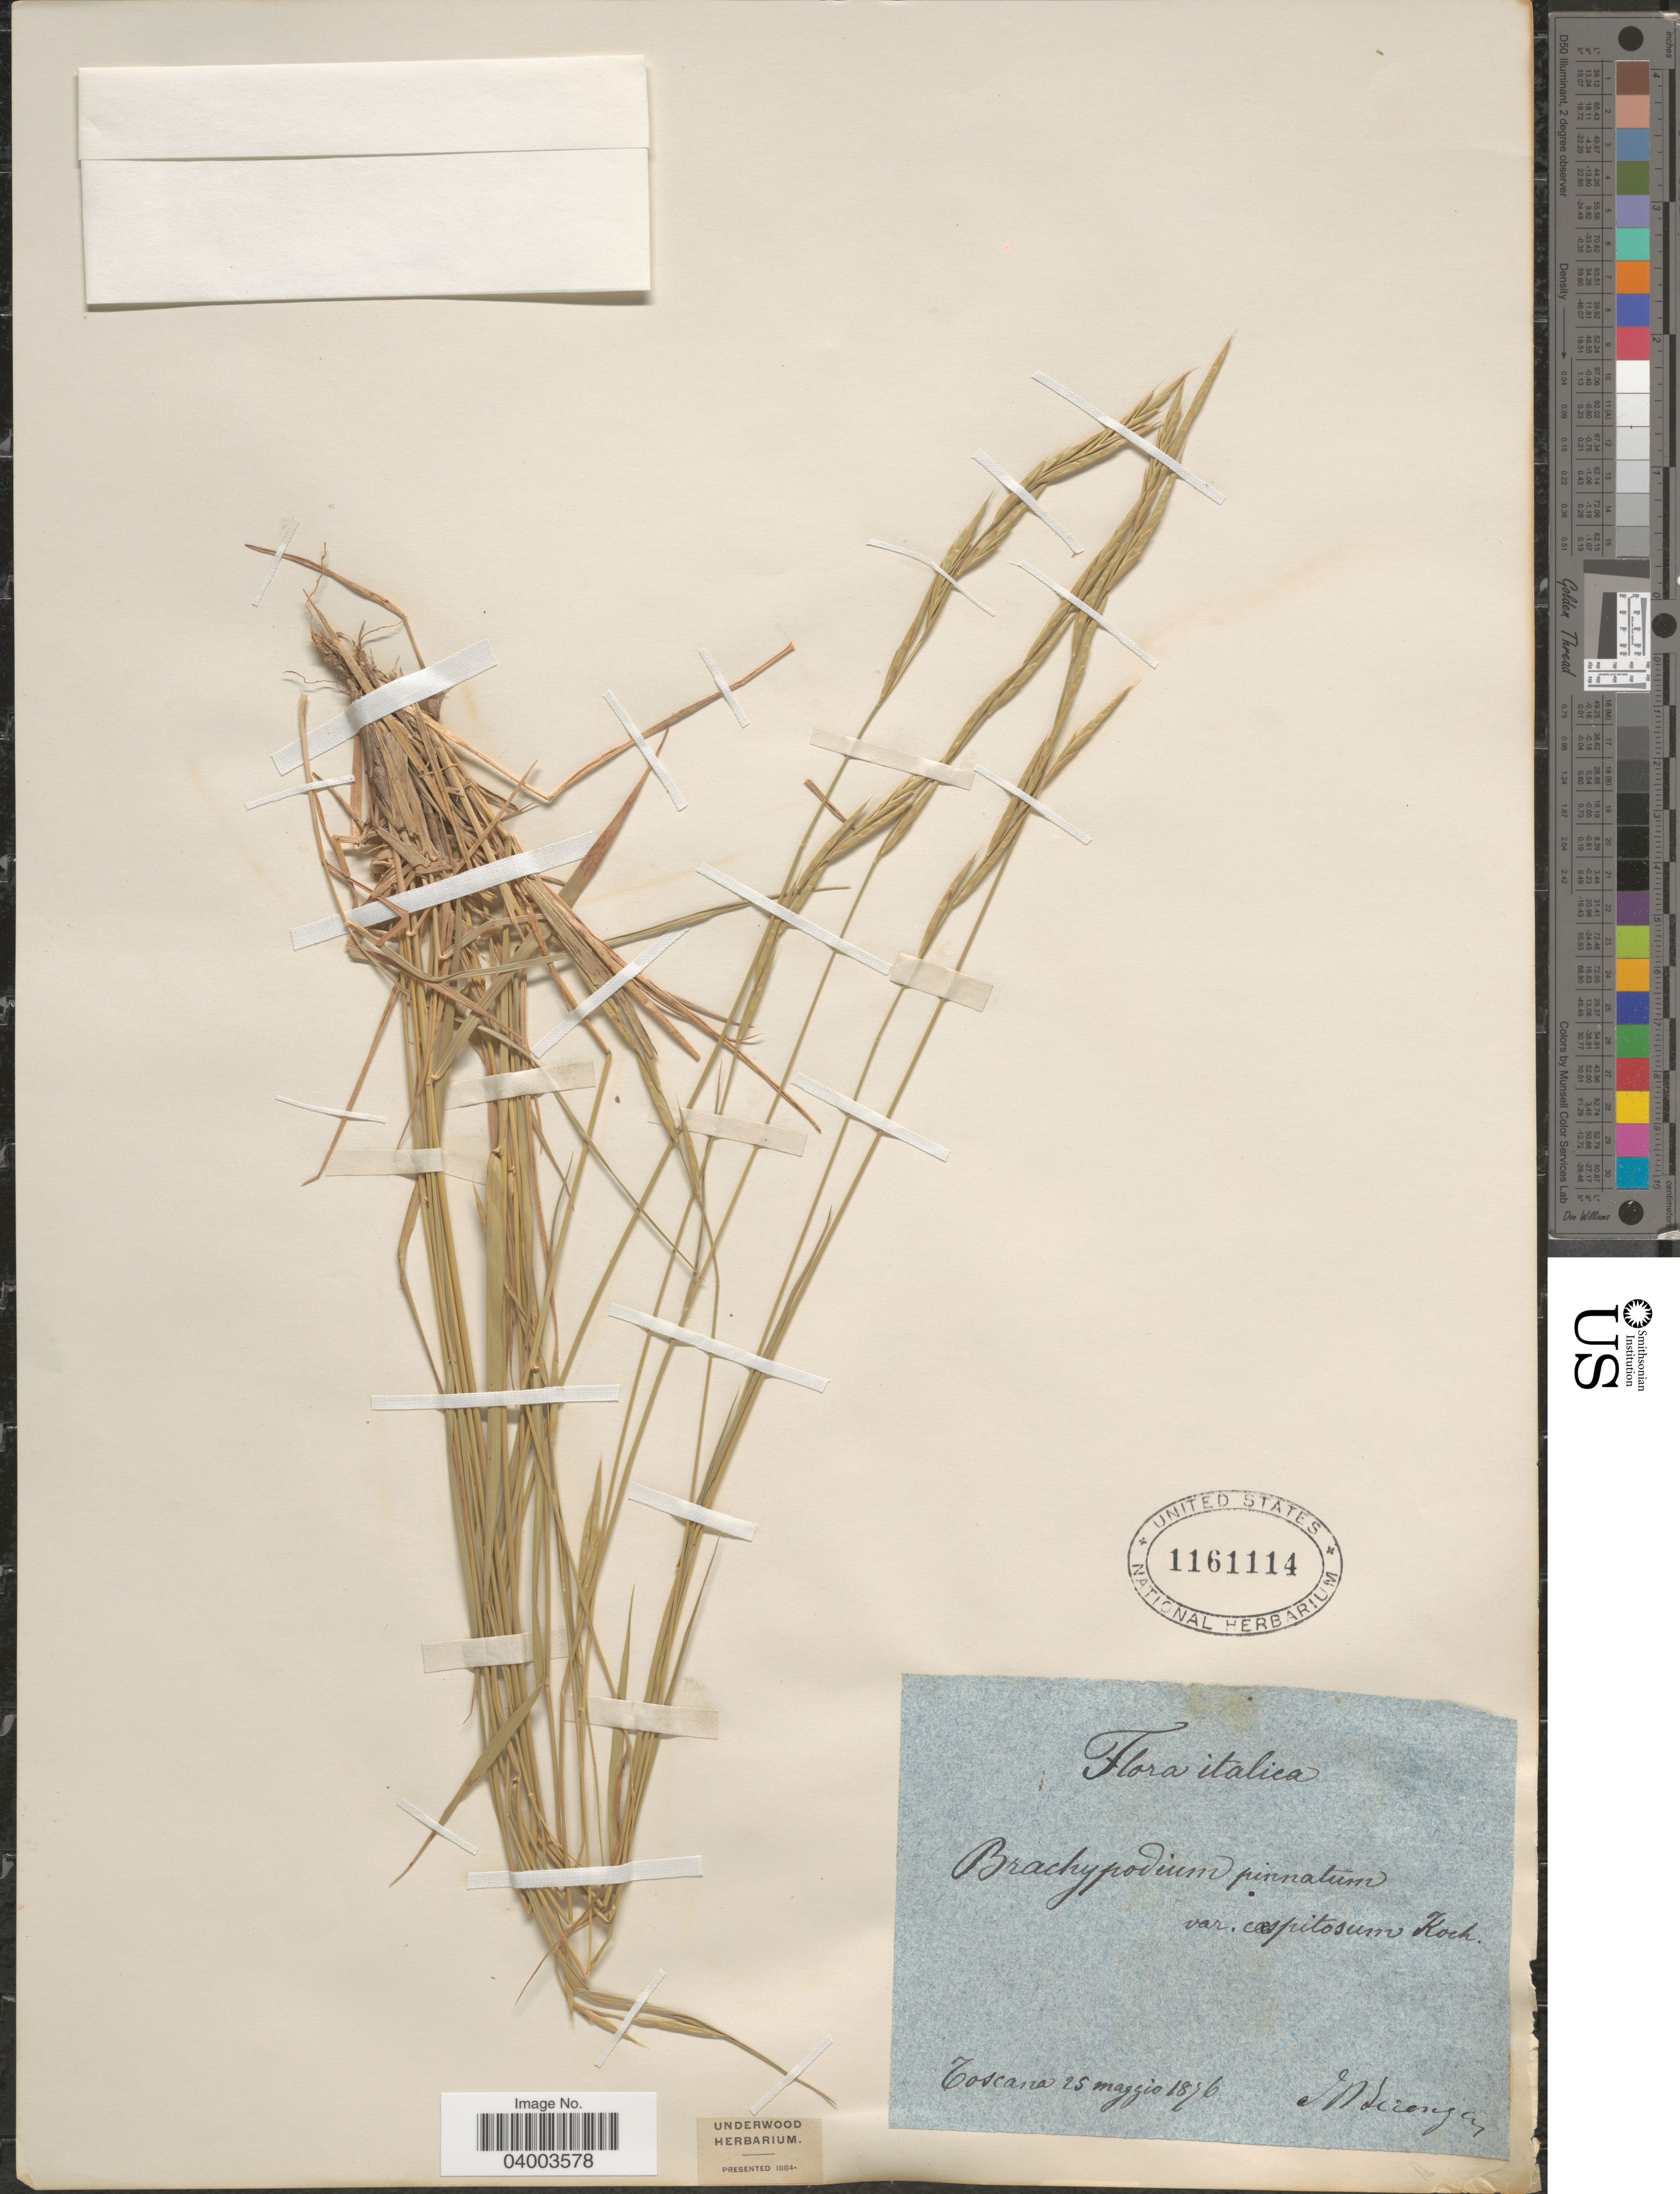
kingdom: Plantae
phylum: Tracheophyta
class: Liliopsida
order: Poales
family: Poaceae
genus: Brachypodium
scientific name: Brachypodium rupestre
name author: (Host) Roem. & Schult.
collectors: J. Berenger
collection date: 1876-05-25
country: Italy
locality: Italica. Toscana.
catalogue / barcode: US 1161114